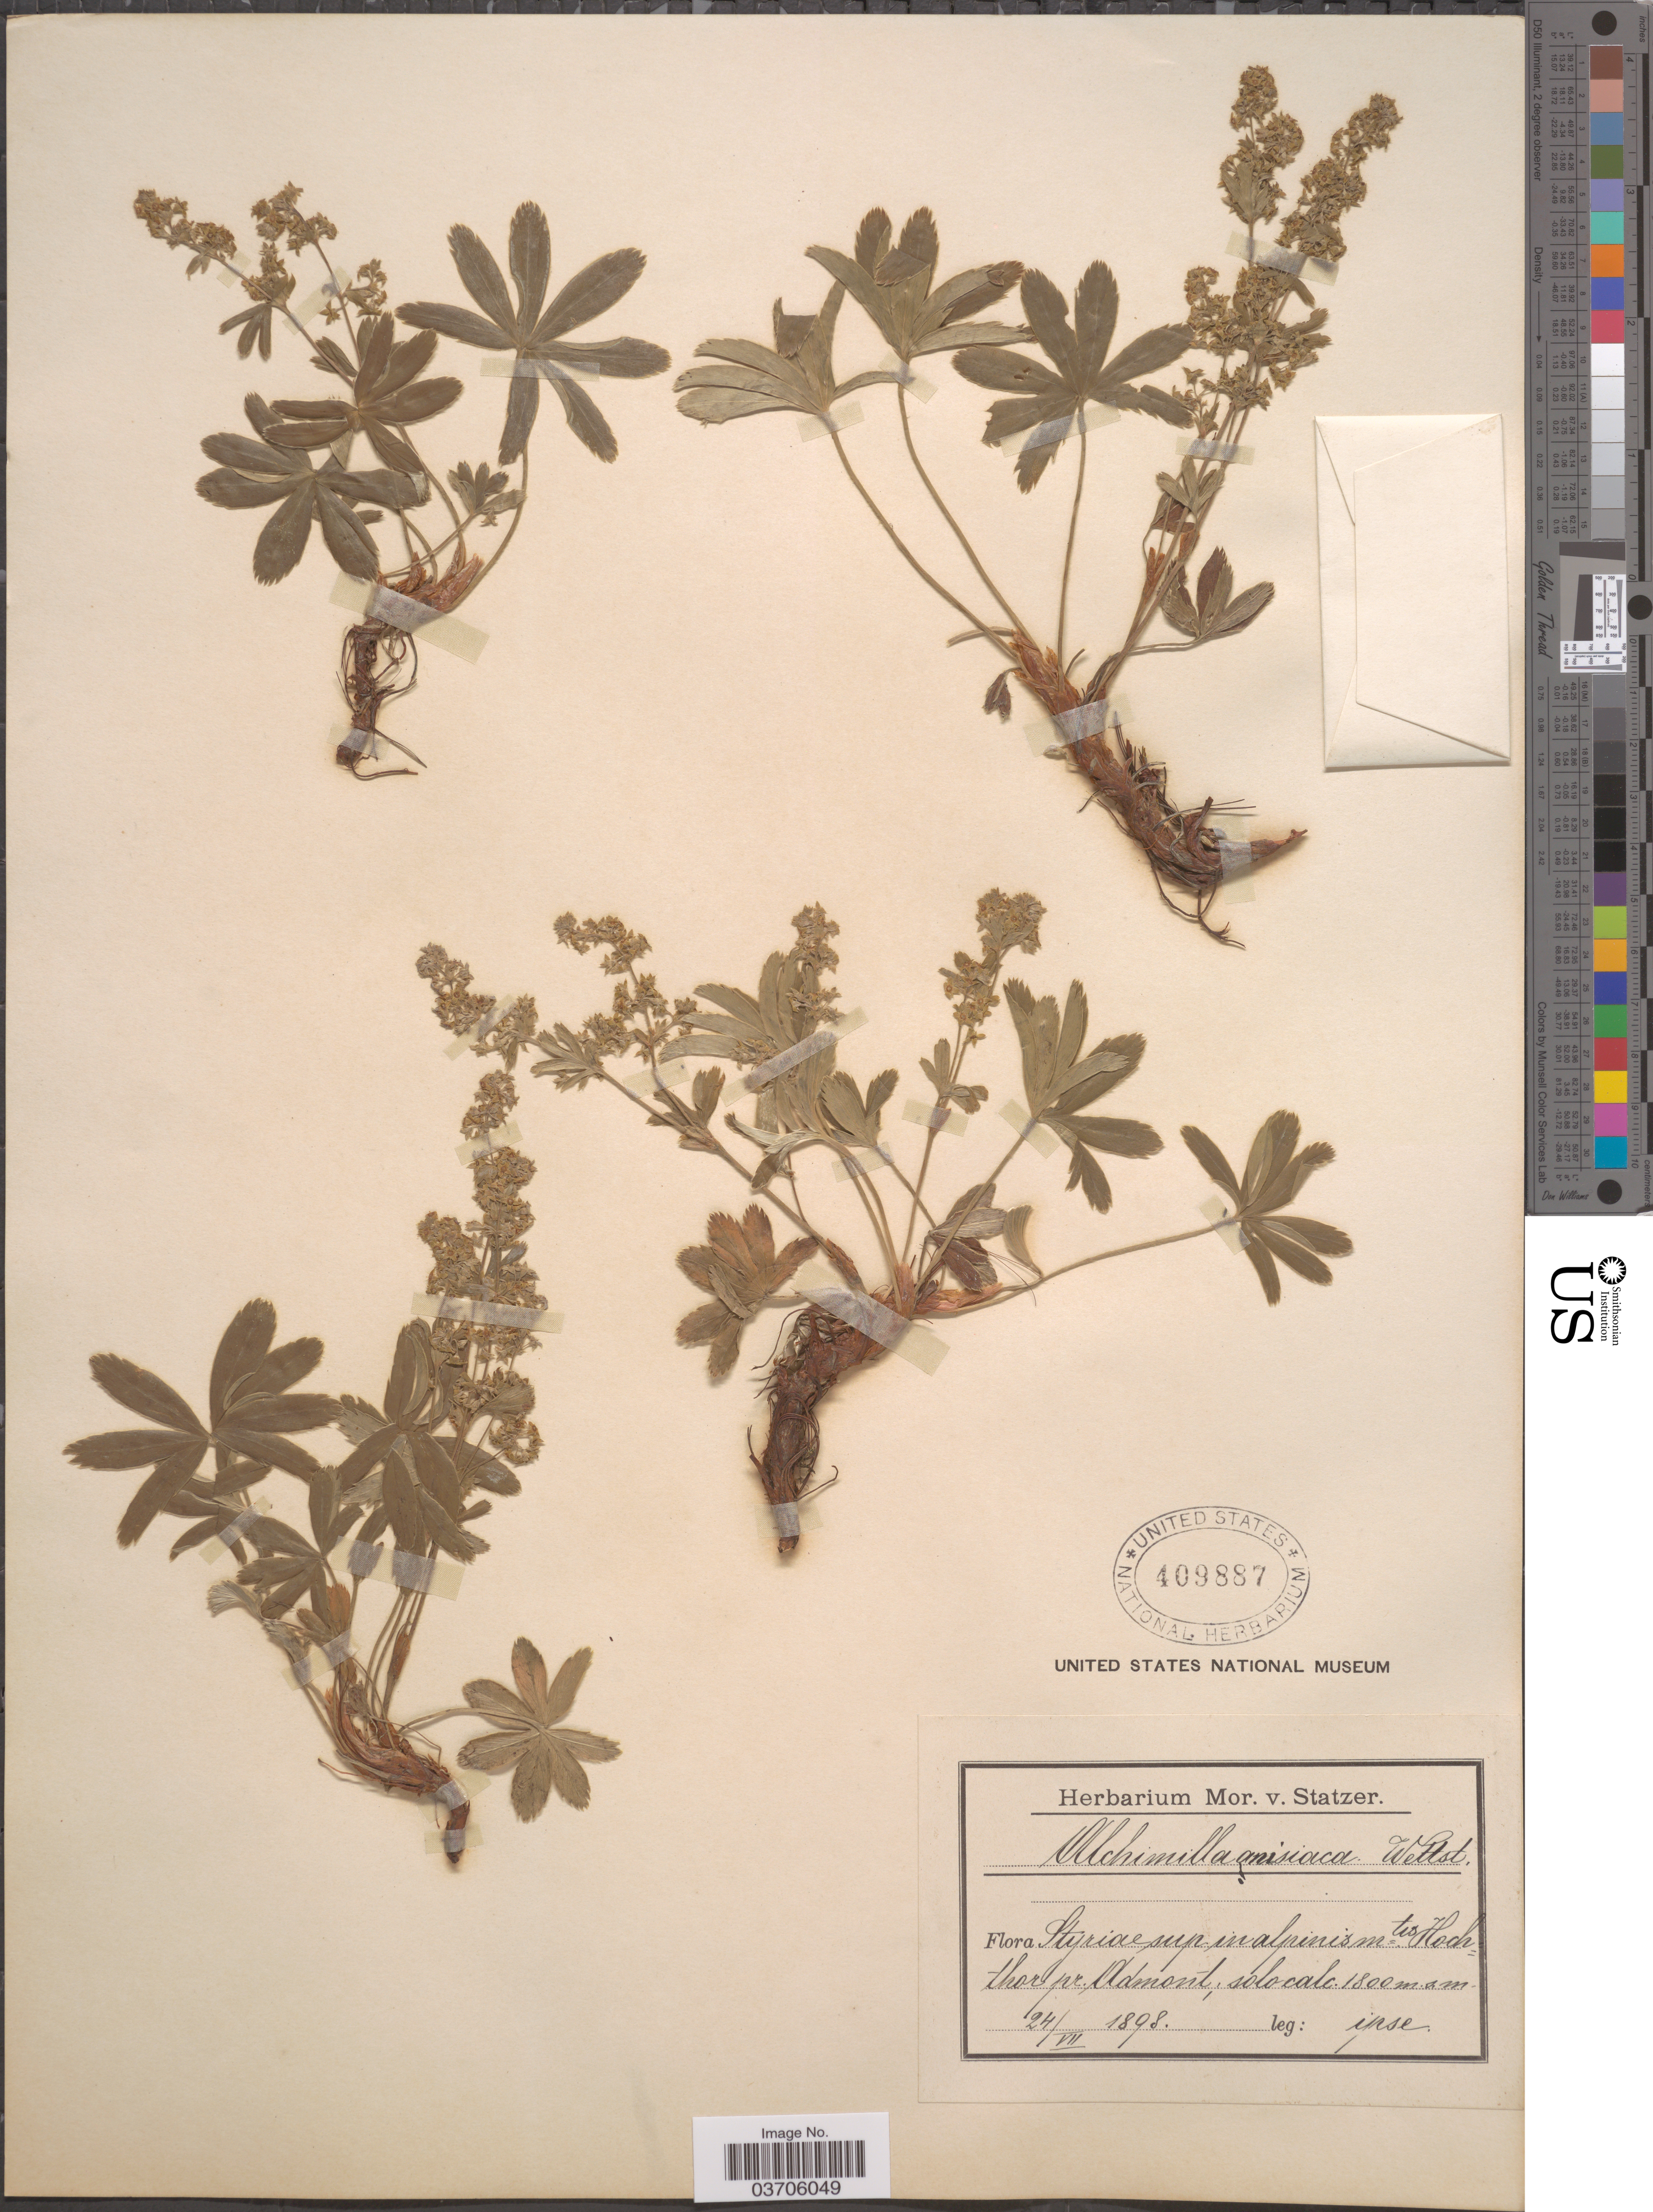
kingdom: Plantae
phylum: Tracheophyta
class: Magnoliopsida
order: Rosales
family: Rosaceae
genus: Alchemilla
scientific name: Alchemilla anisiaca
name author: Wettst.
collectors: M. Statzer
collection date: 1898-07-24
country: Austria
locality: Styriae sup in alpinis mts Hoch thor pr. Admont.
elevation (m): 1800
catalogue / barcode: US 409887